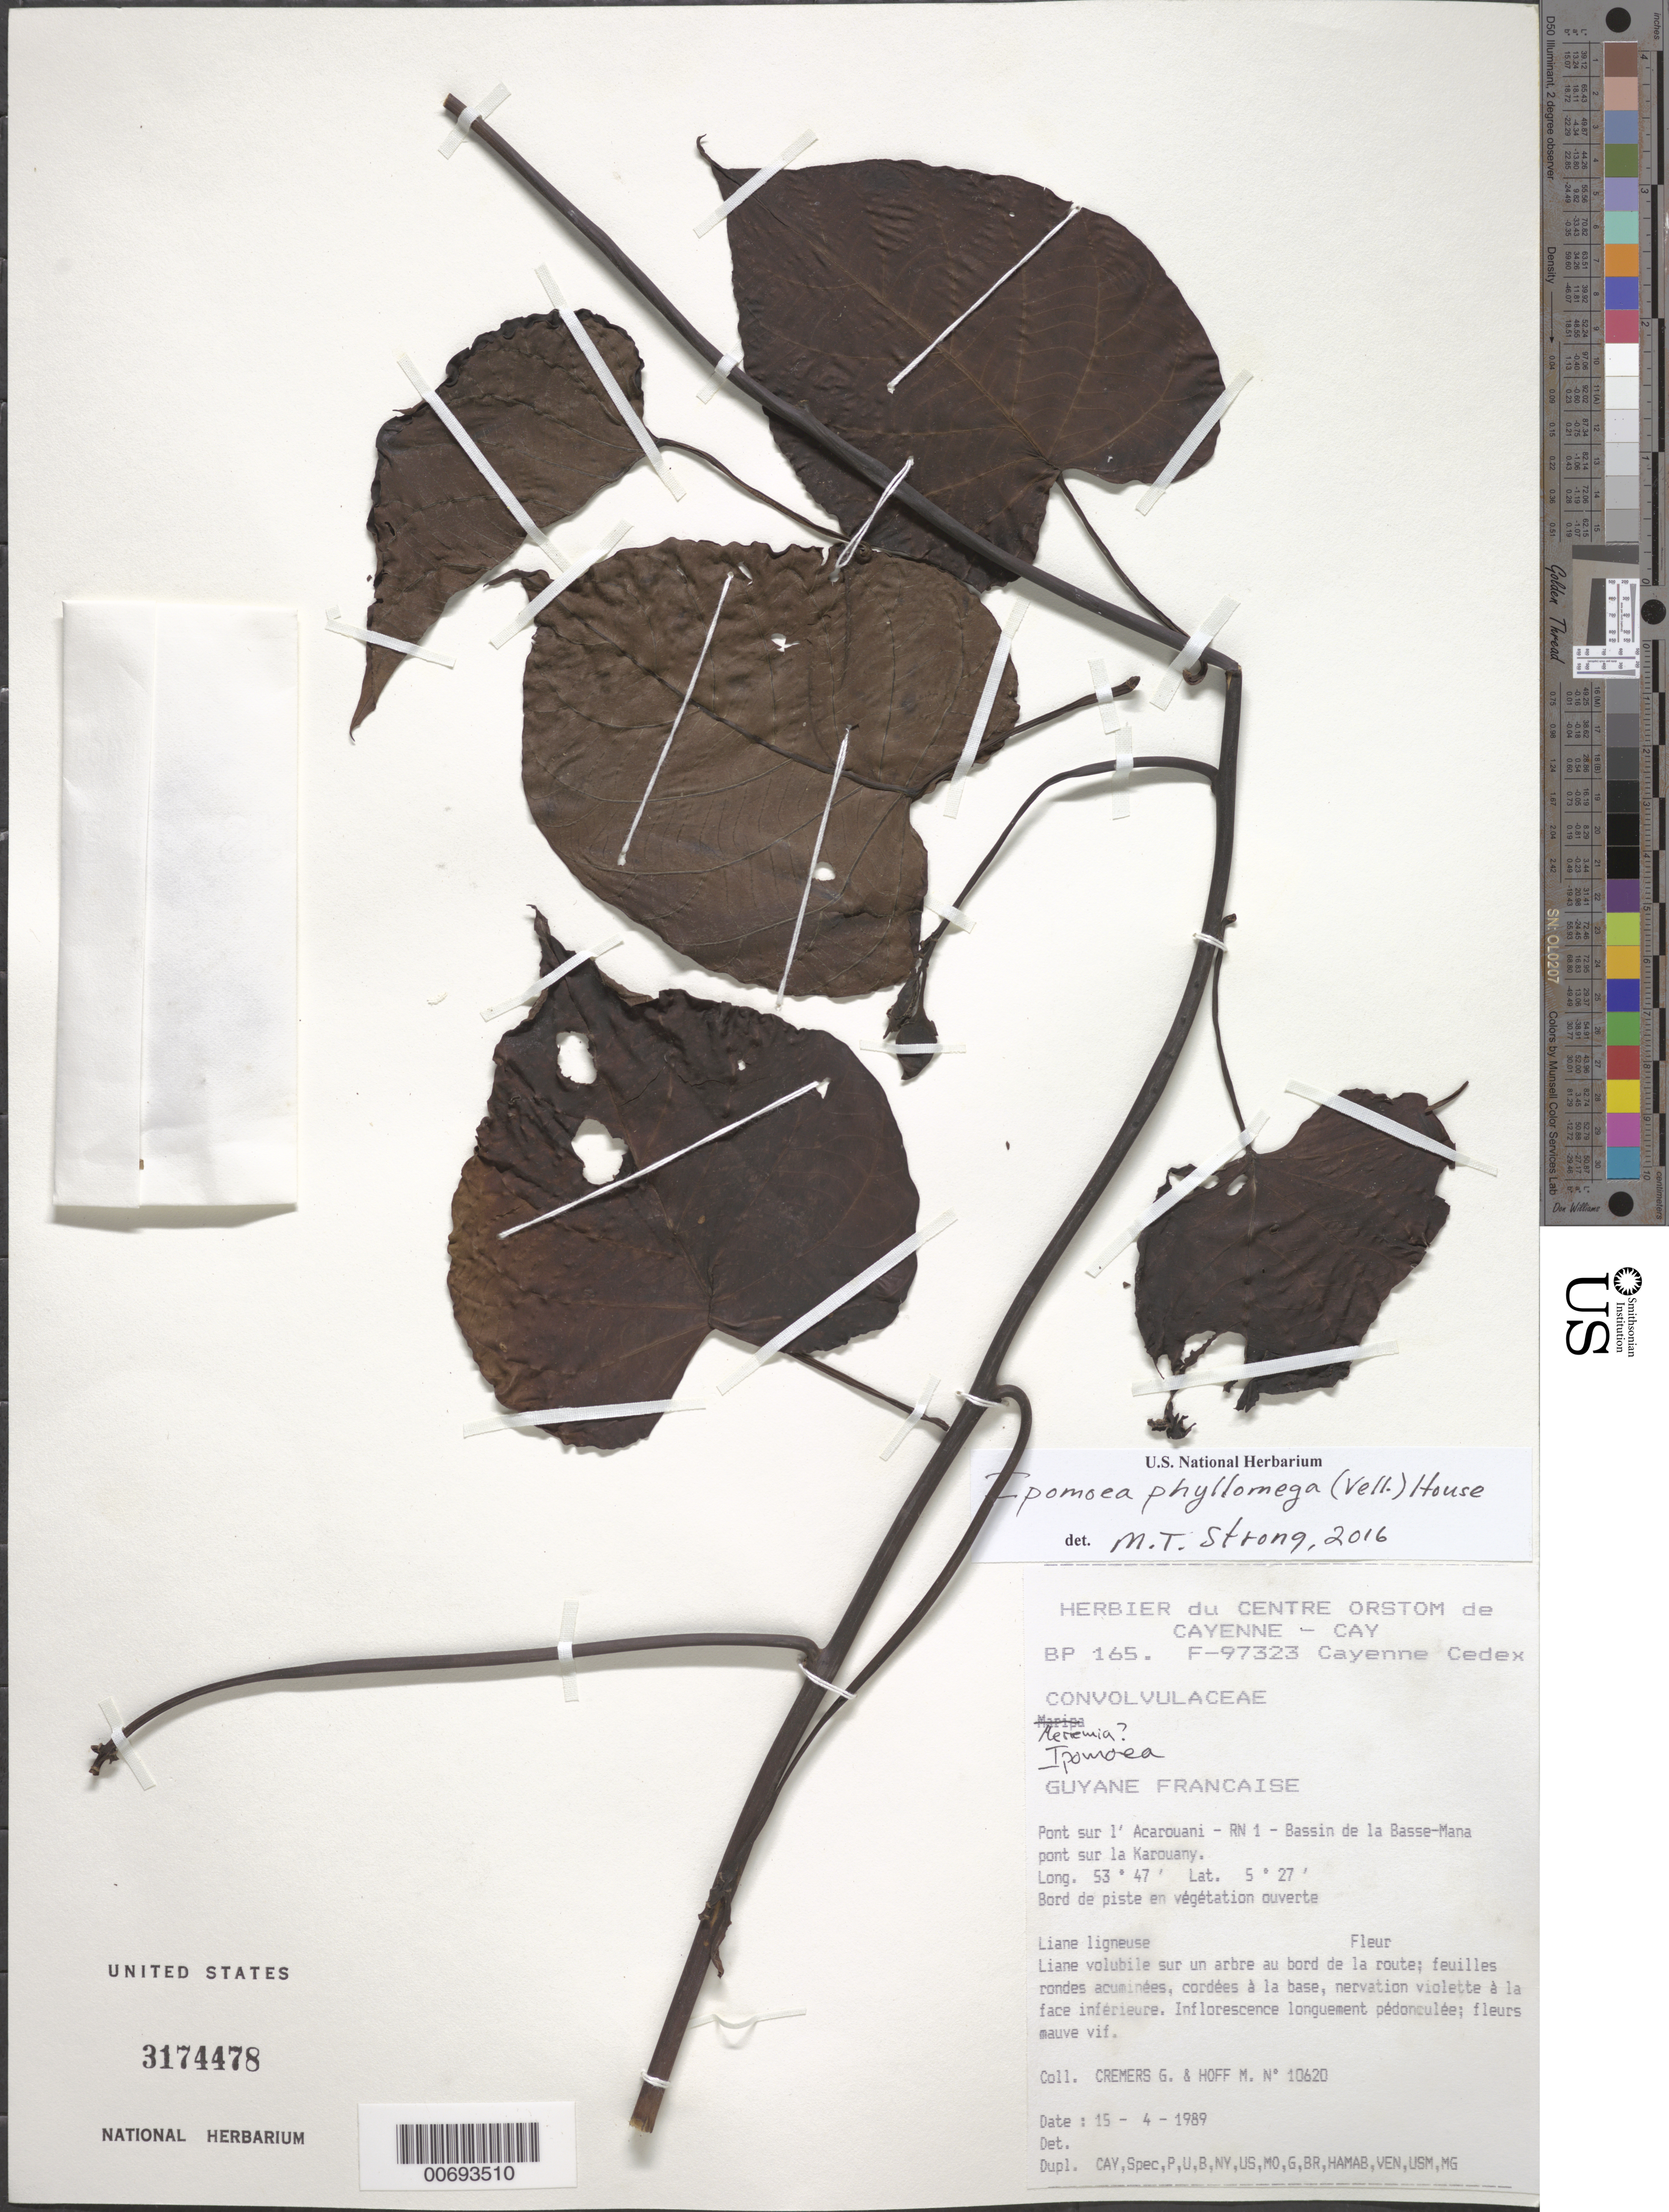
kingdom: Plantae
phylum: Tracheophyta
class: Magnoliopsida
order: Solanales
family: Convolvulaceae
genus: Ipomoea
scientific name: Ipomoea phyllomega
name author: (Vell.) House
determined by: Strong, Mark T., (BOT), Smithsonian Institution - National Museum of Natural History (UNITED STATES)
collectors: G. Cremers & M. Hoff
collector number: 10620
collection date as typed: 15-Apr-89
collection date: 1989-04-15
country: French Guiana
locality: Pont sur l'Acarouani, RN 1, Bassin de la Basse-Mana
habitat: Edge of trail in open vegetation; climbing on trees along road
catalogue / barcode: US 3174478